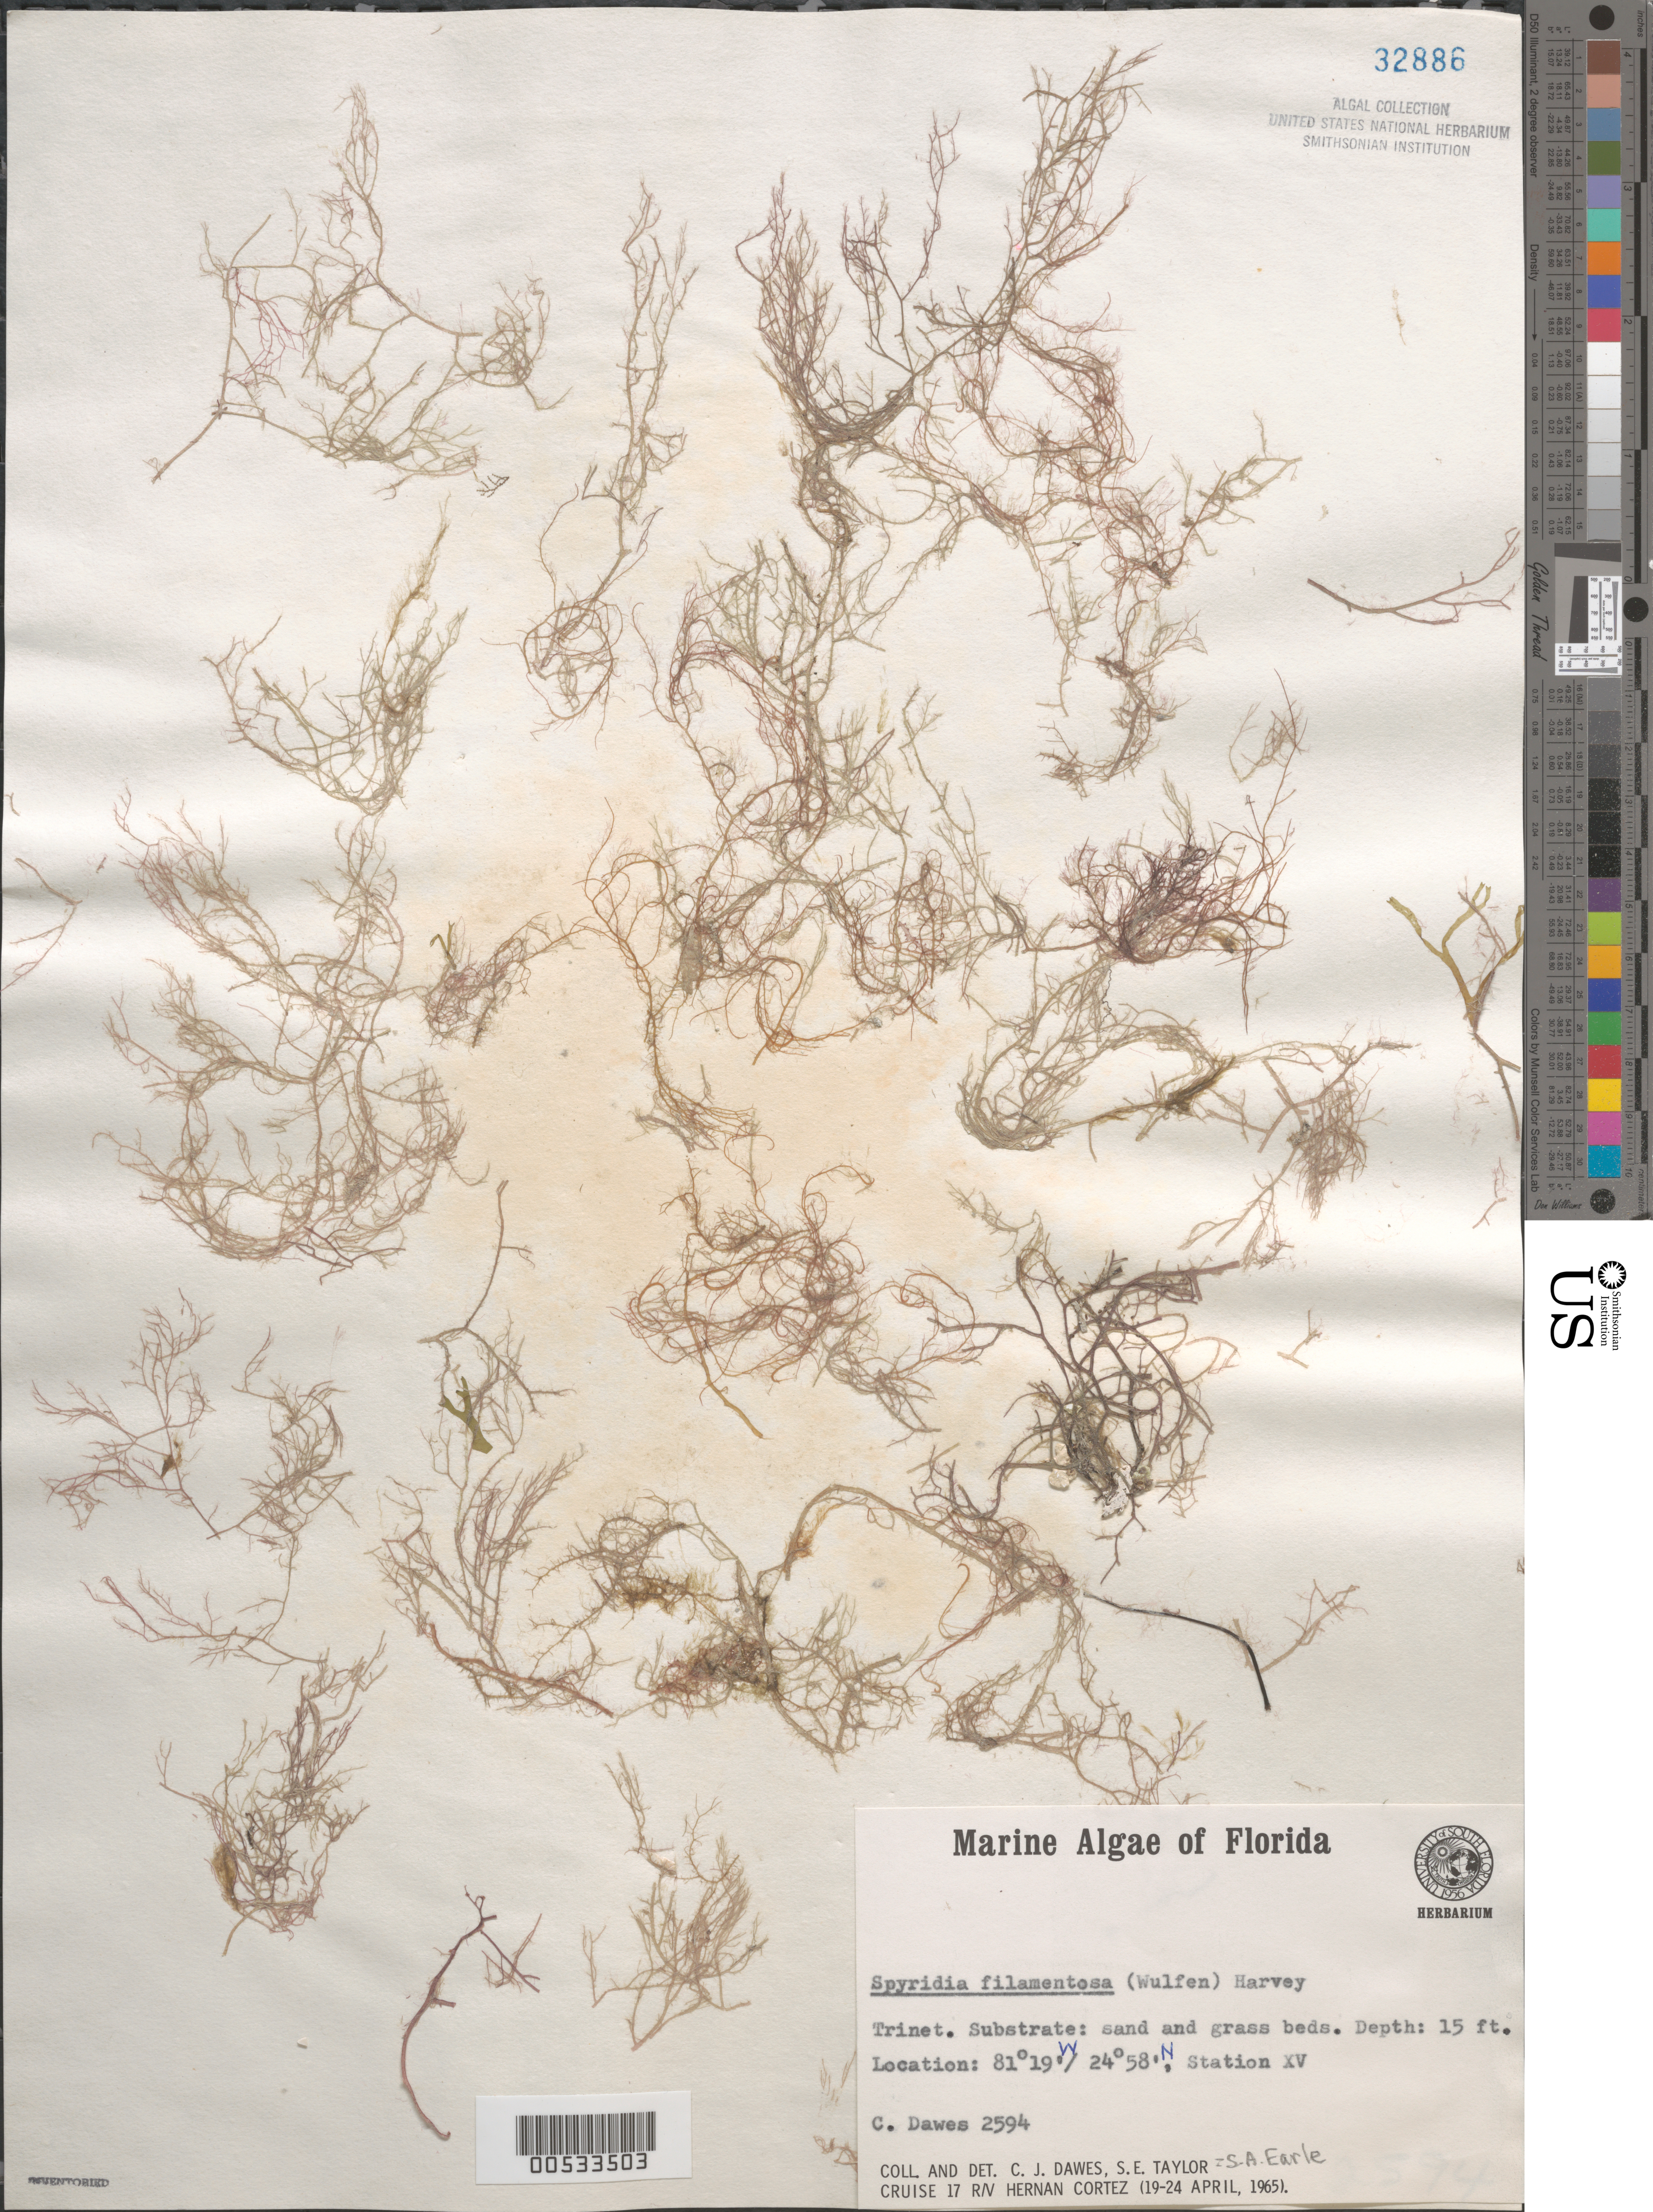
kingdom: Plantae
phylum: Rhodophyta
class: Florideophyceae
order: Ceramiales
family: Spyridiaceae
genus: Spyridia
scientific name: Spyridia filamentosa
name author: (Wulfen) Harv.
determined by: Dawes, C. J.; Earle, S. A.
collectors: C. Dawes & S. A. Earle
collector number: Cjd 2594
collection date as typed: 19 Apr 1965 to 24 Apr 1965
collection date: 1965-04-19/1965-04-24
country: United States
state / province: Florida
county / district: Monroe County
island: Florida Keys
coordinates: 24 58' N, 81 19' W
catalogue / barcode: US 32886